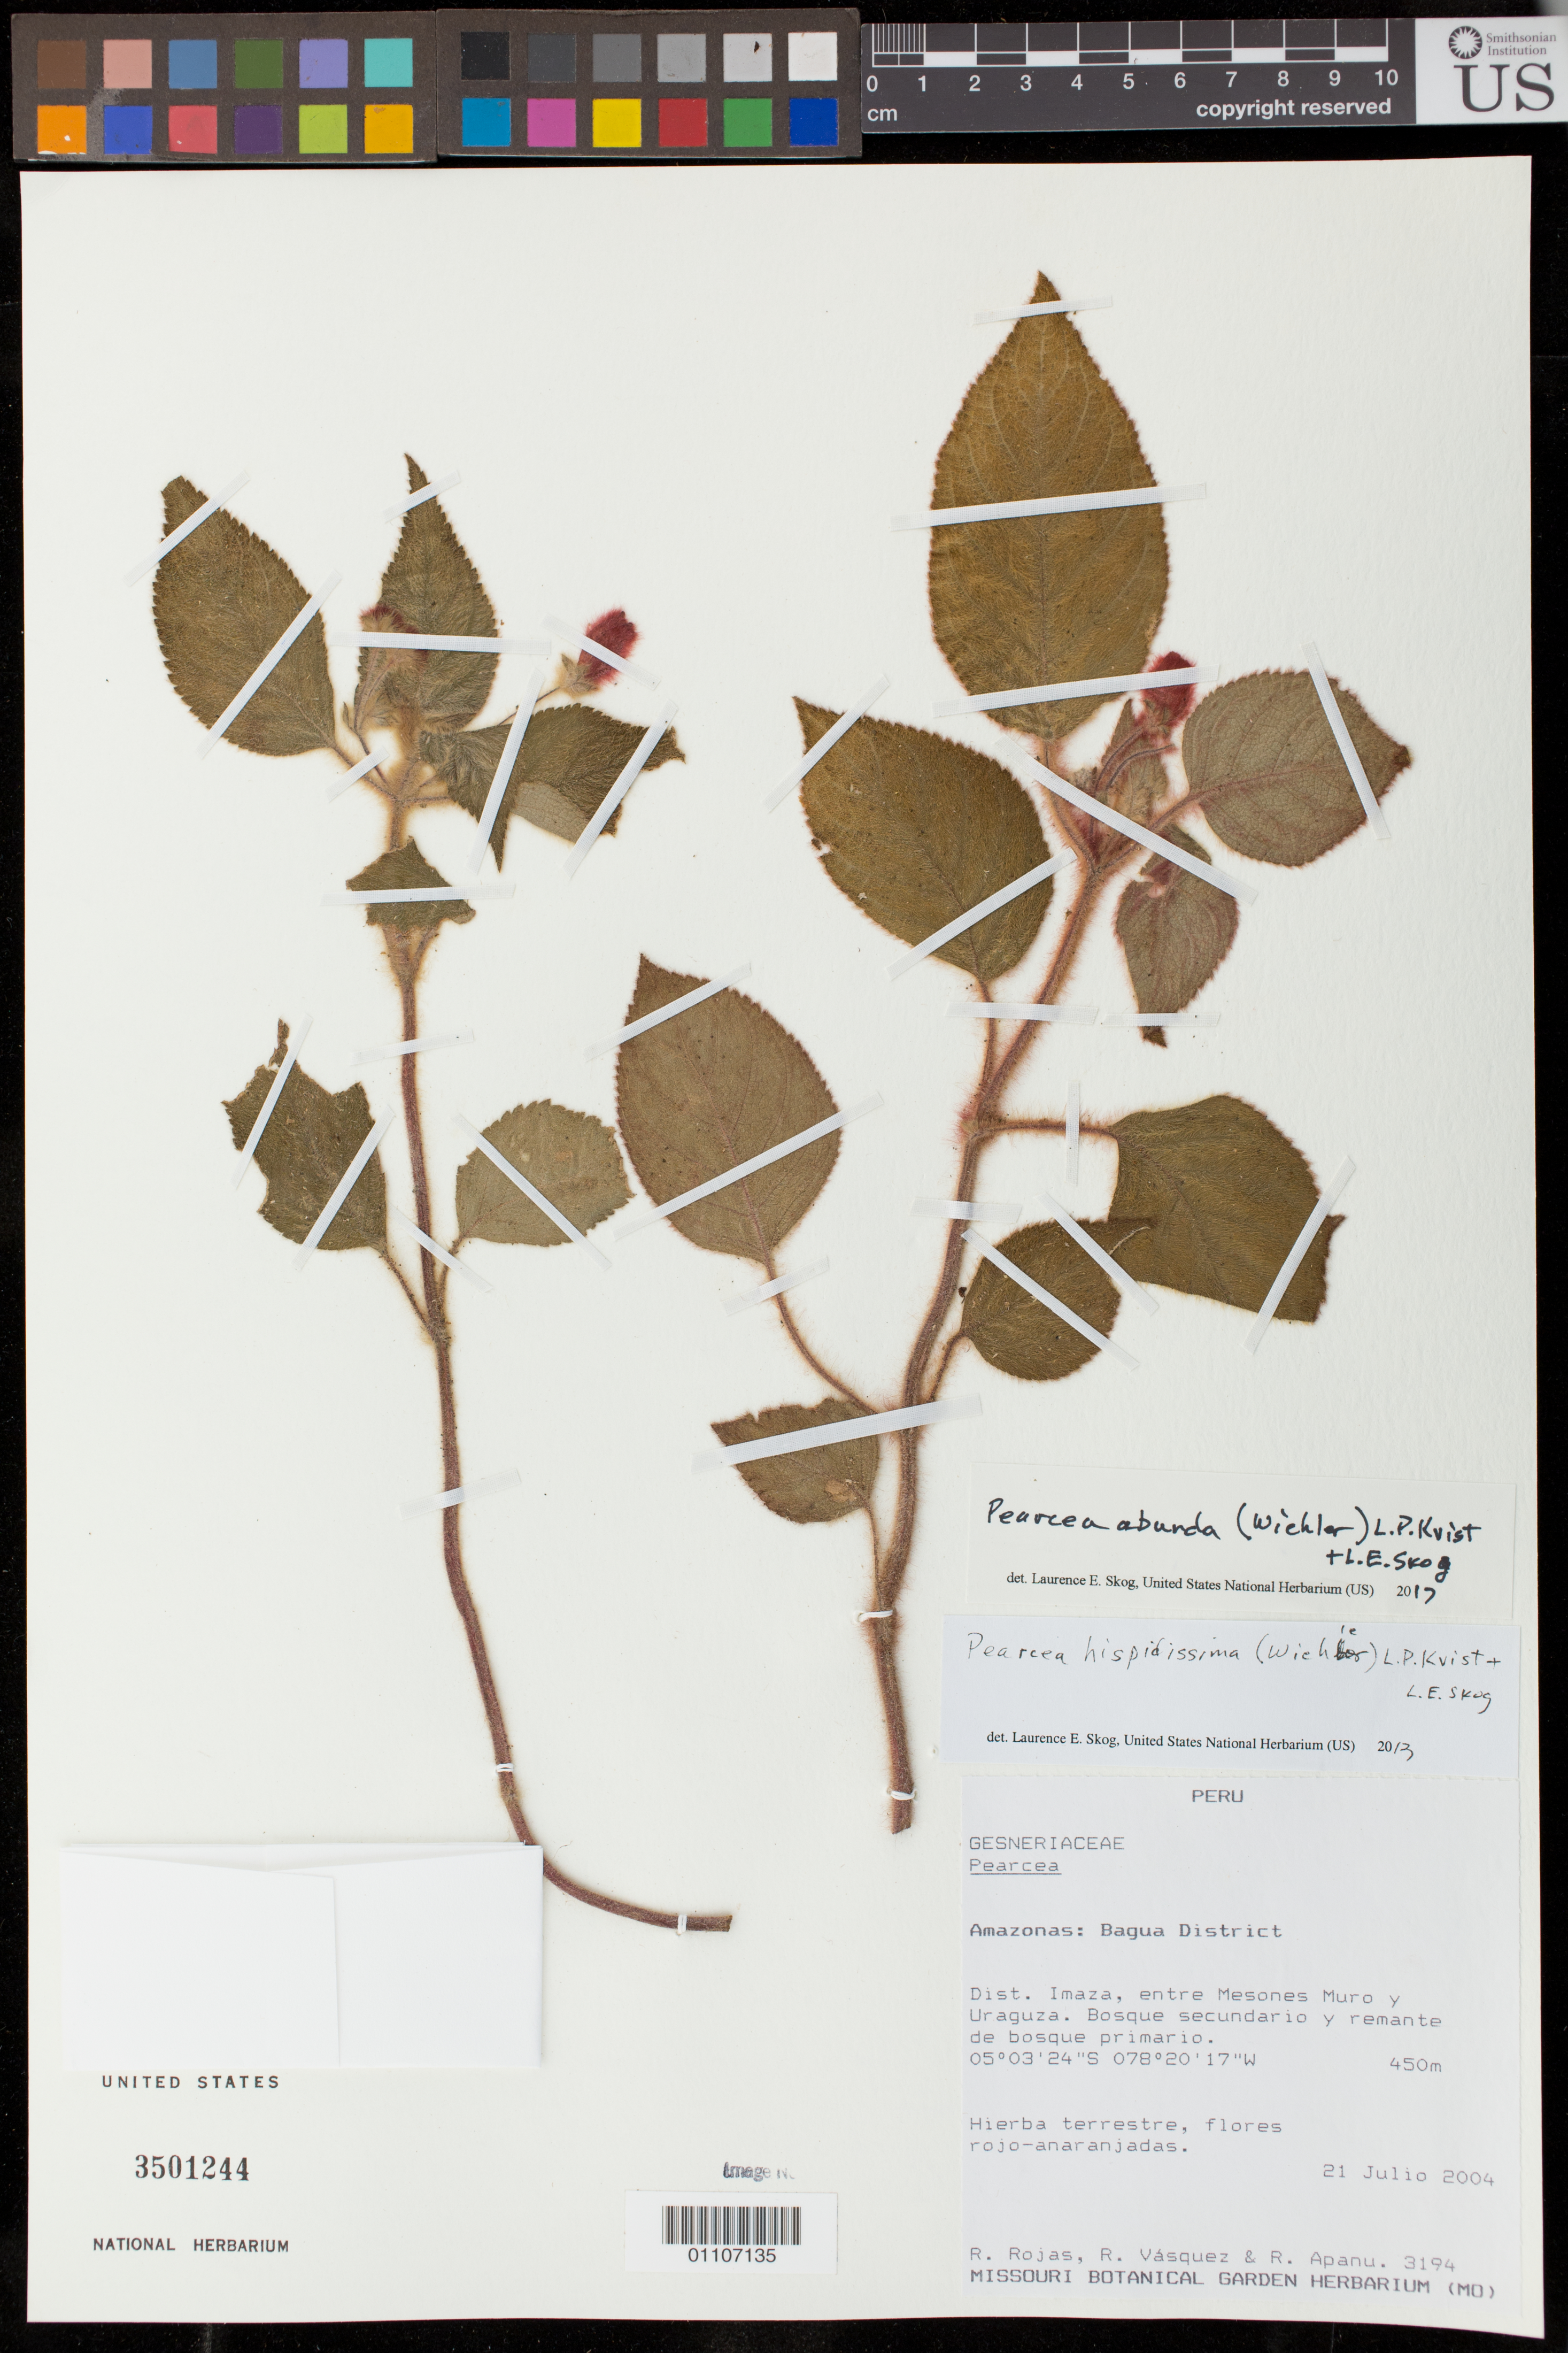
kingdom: Plantae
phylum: Tracheophyta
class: Magnoliopsida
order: Lamiales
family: Gesneriaceae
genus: Pearcea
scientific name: Pearcea abunda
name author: (Wiehler) L.P. Kvist & L.E. Skog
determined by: Skog, Laurence E.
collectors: R. Rojas, R. Vasquez & R. Apanu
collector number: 3194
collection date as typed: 21 Jul 2004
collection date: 2004-07-21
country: Peru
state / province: Amazonas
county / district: Bagua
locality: Imaza Dist., Between Mesones Muro and Uraguza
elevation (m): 450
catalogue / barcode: US 3501244